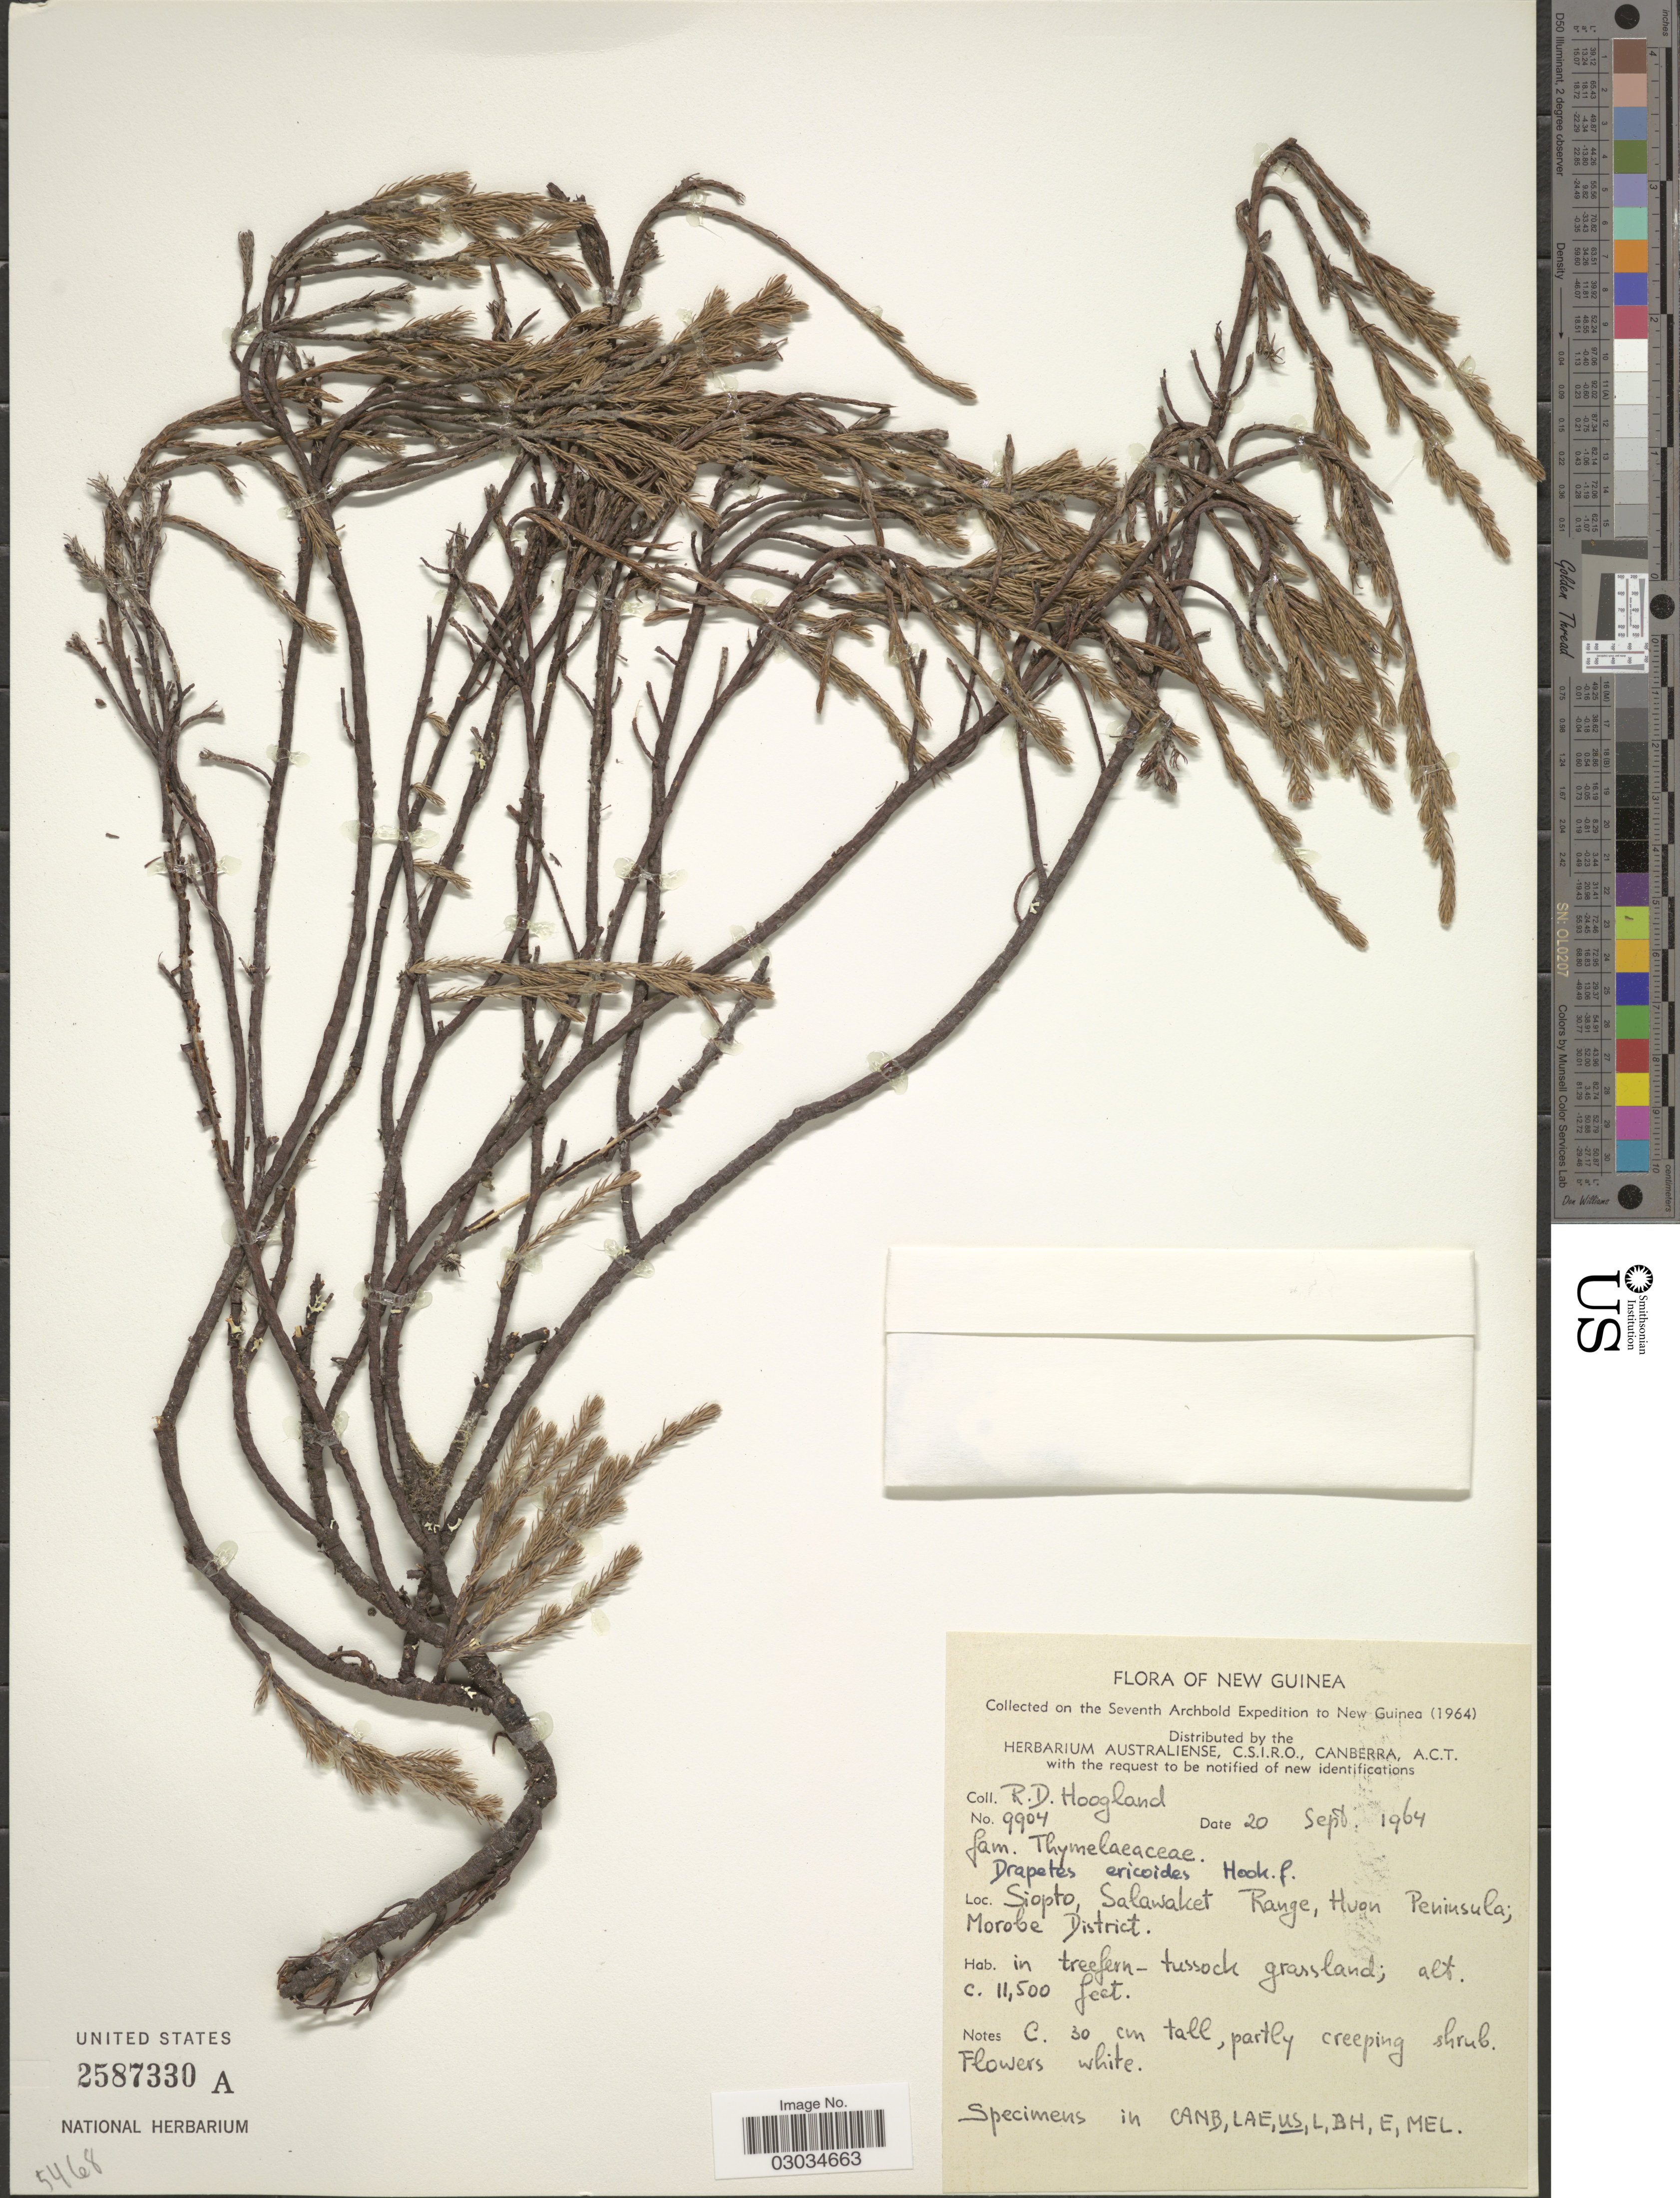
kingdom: Plantae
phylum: Tracheophyta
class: Magnoliopsida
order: Malvales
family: Thymelaeaceae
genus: Kelleria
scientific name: Kelleria ericoides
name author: (Hook. f.) Berggr.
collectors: R. D. Hoogland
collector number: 9904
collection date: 1964-09-20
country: Papua New Guinea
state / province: Morobe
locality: New Guinea. Siopto, Salawaket Range, Huon Peninsula; Morobe District.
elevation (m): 3505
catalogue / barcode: US 2587330A